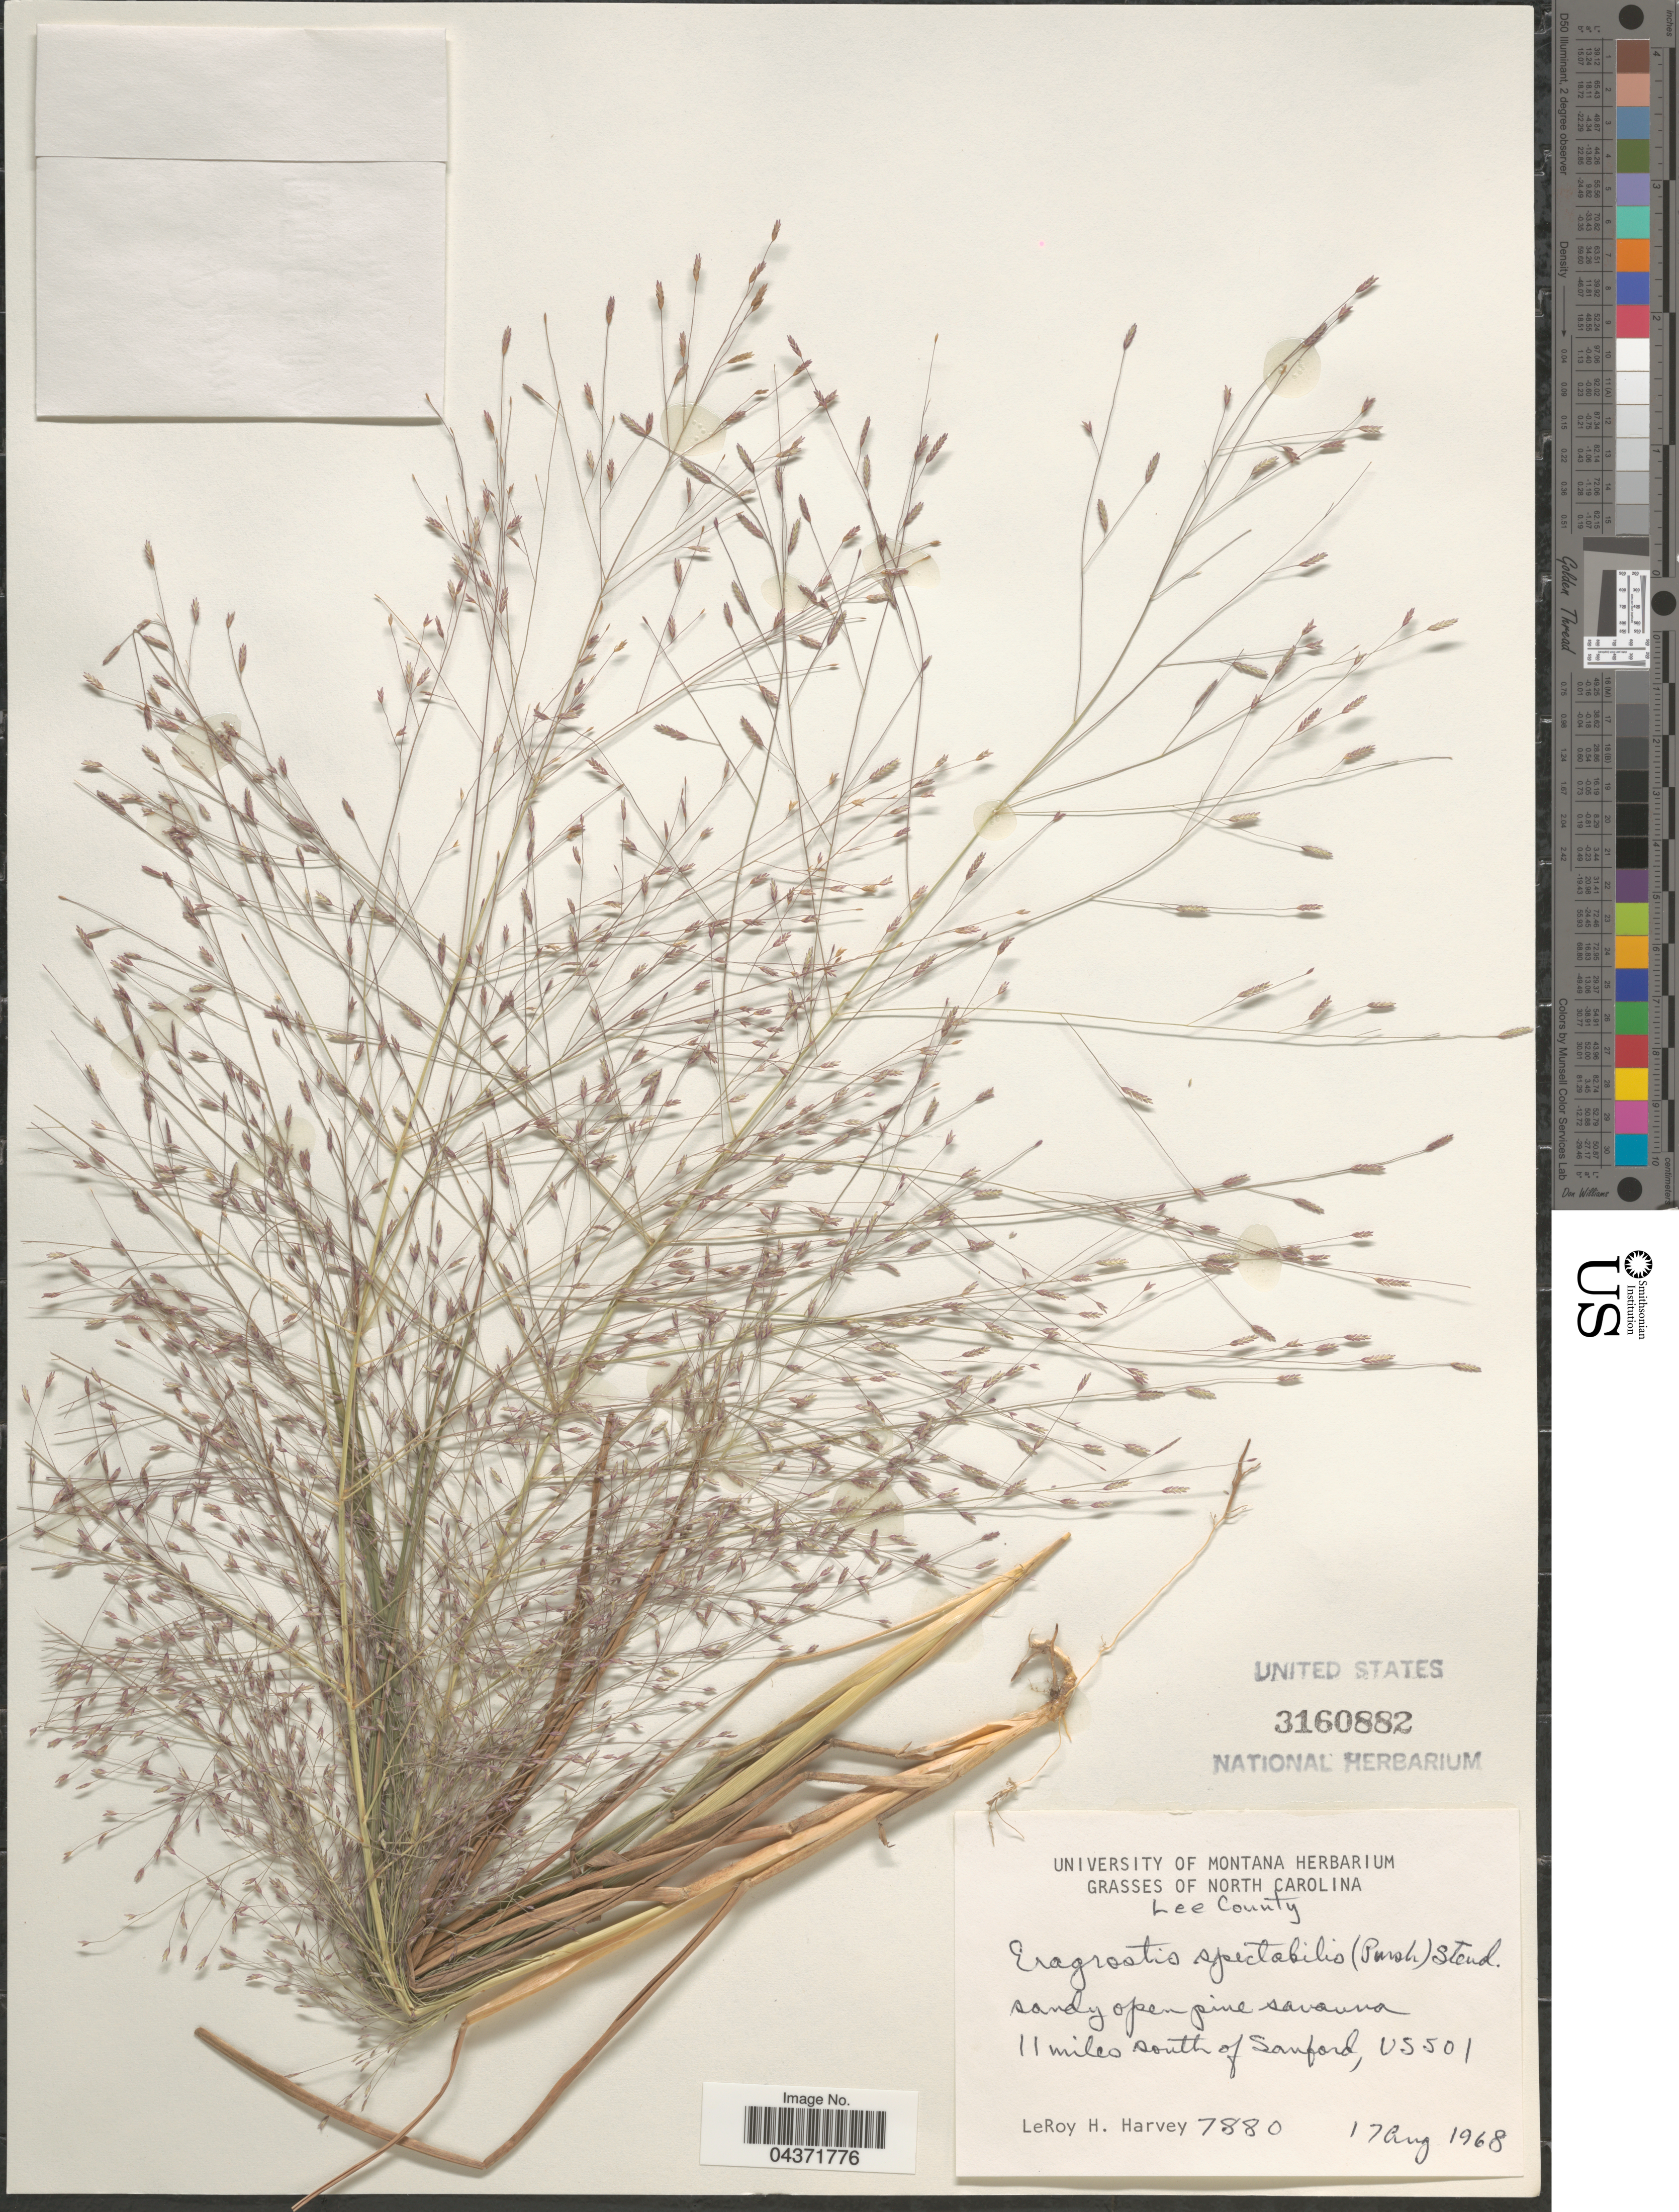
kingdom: Plantae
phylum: Tracheophyta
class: Liliopsida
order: Poales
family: Poaceae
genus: Eragrostis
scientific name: Eragrostis spectabilis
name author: (Pursh) Steud.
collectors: L. H. Harvey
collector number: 7880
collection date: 1968-08-17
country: United States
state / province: North Carolina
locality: Lee County. 11 miles south of Sanford, US 501.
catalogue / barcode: US 3160882